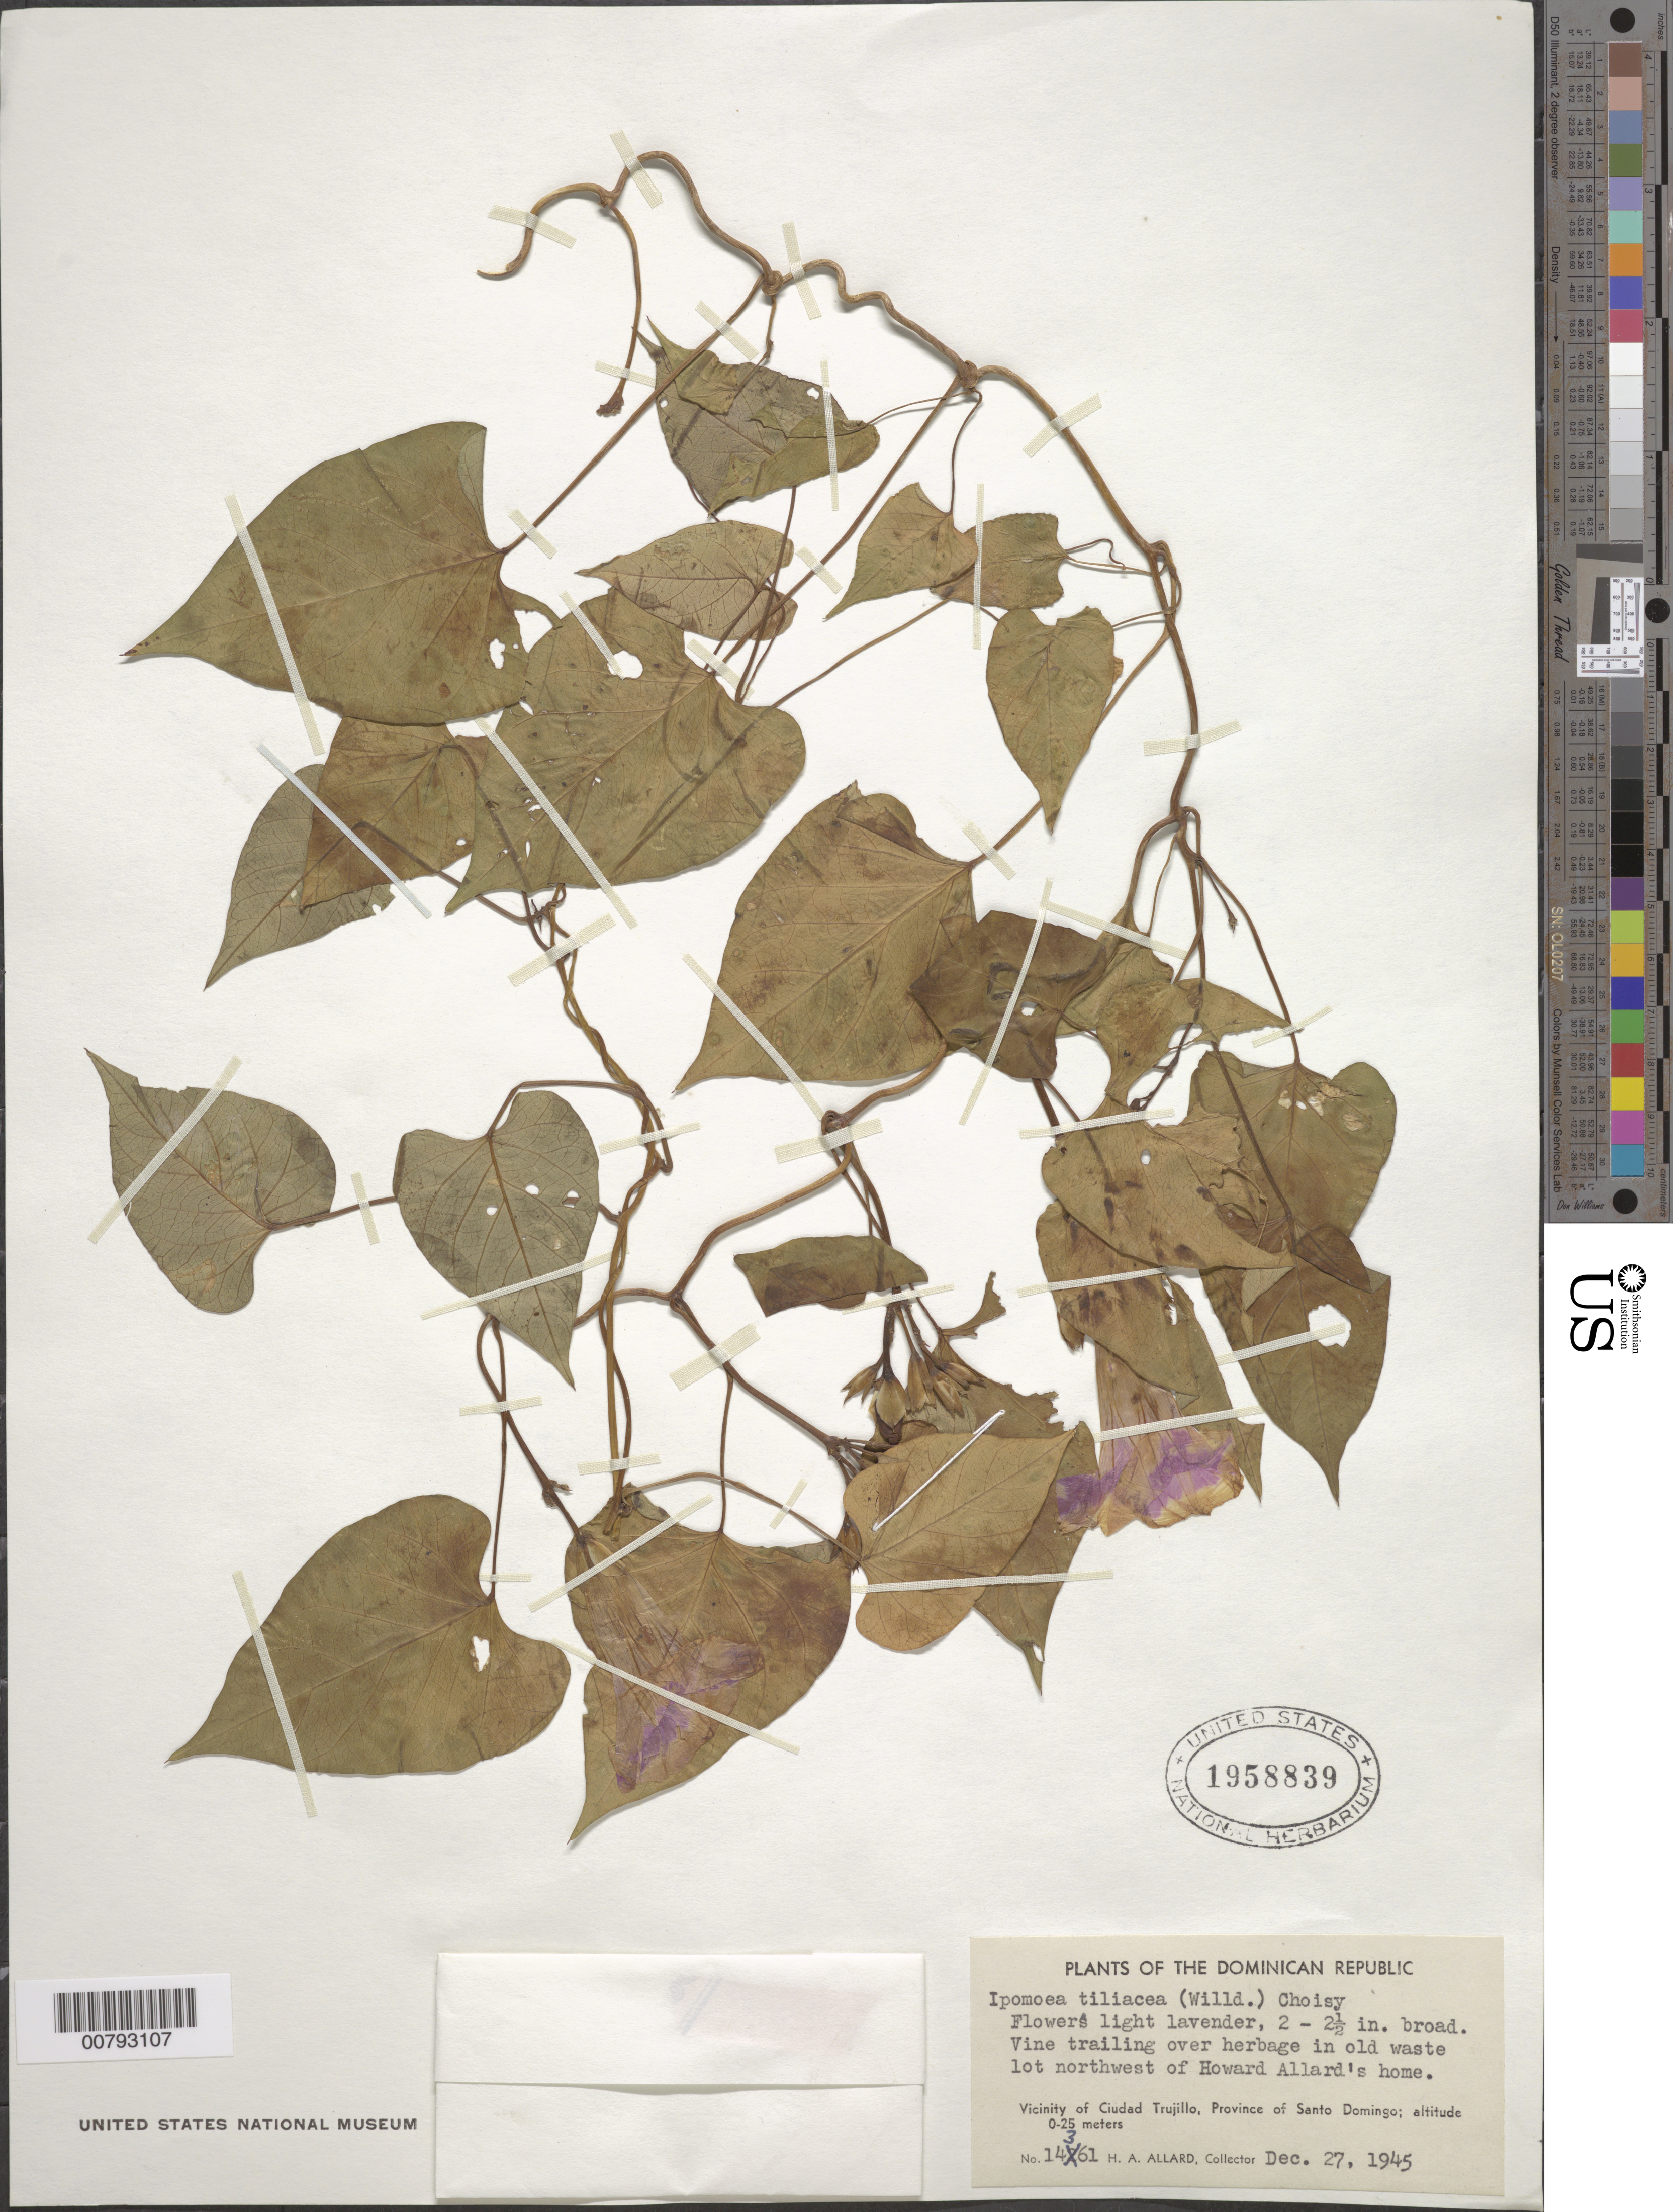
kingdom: Plantae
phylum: Tracheophyta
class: Magnoliopsida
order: Solanales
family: Convolvulaceae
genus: Ipomoea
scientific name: Ipomoea tiliacea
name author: (Willd.) Choisy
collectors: H. A. Allard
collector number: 14361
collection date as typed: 27 Dec 1945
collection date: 1945-12-27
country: Dominican Republic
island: Hispaniola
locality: Province of Santo Domingo, vicinity of Ciudad Trujillo, in old wastelot northwest of Howard Allard's home.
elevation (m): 0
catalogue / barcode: US 1958839